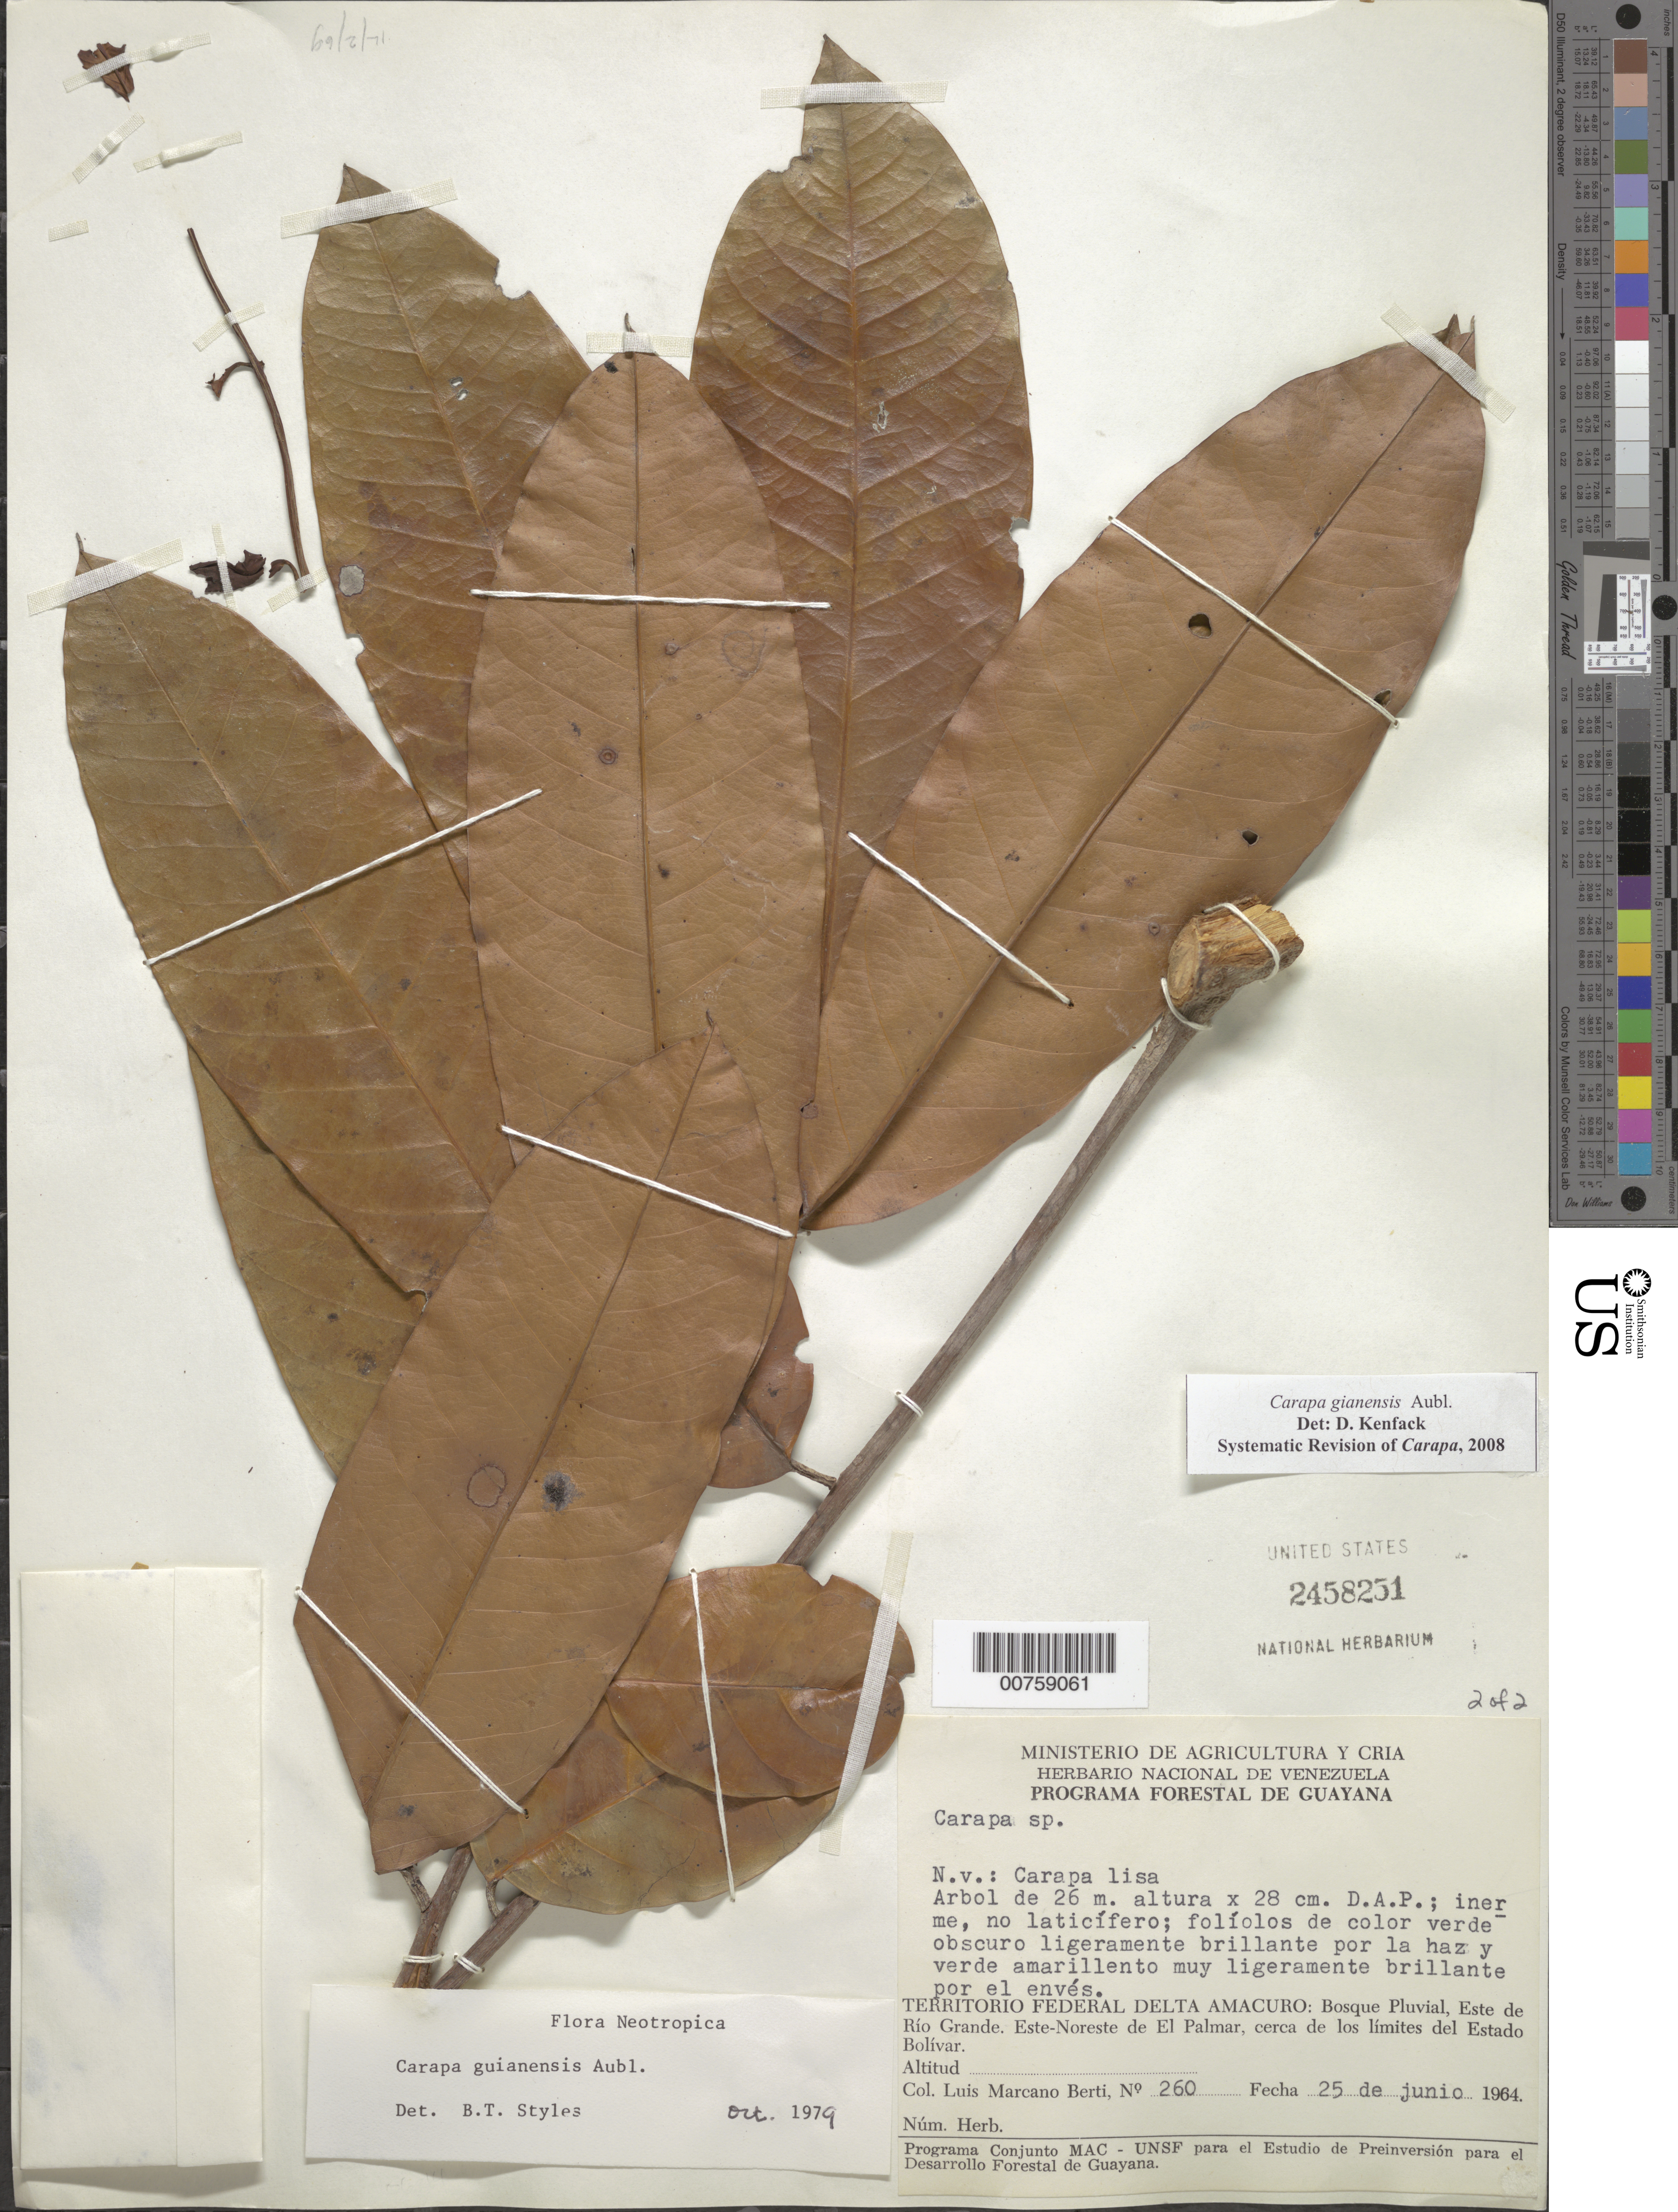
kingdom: Plantae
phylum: Tracheophyta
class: Magnoliopsida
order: Sapindales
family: Meliaceae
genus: Carapa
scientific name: Carapa guianensis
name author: Aubl.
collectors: L. Marcano-Berti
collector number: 260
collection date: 1964-06-25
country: Venezuela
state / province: Delta Amacuro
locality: Territorio Federal Delta Amacuro: Bosque Pluvial, Este de Río Grande. Este-Noreste de El Palmar, cerca de los límites del Estado Bolívar.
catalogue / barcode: US 2458251